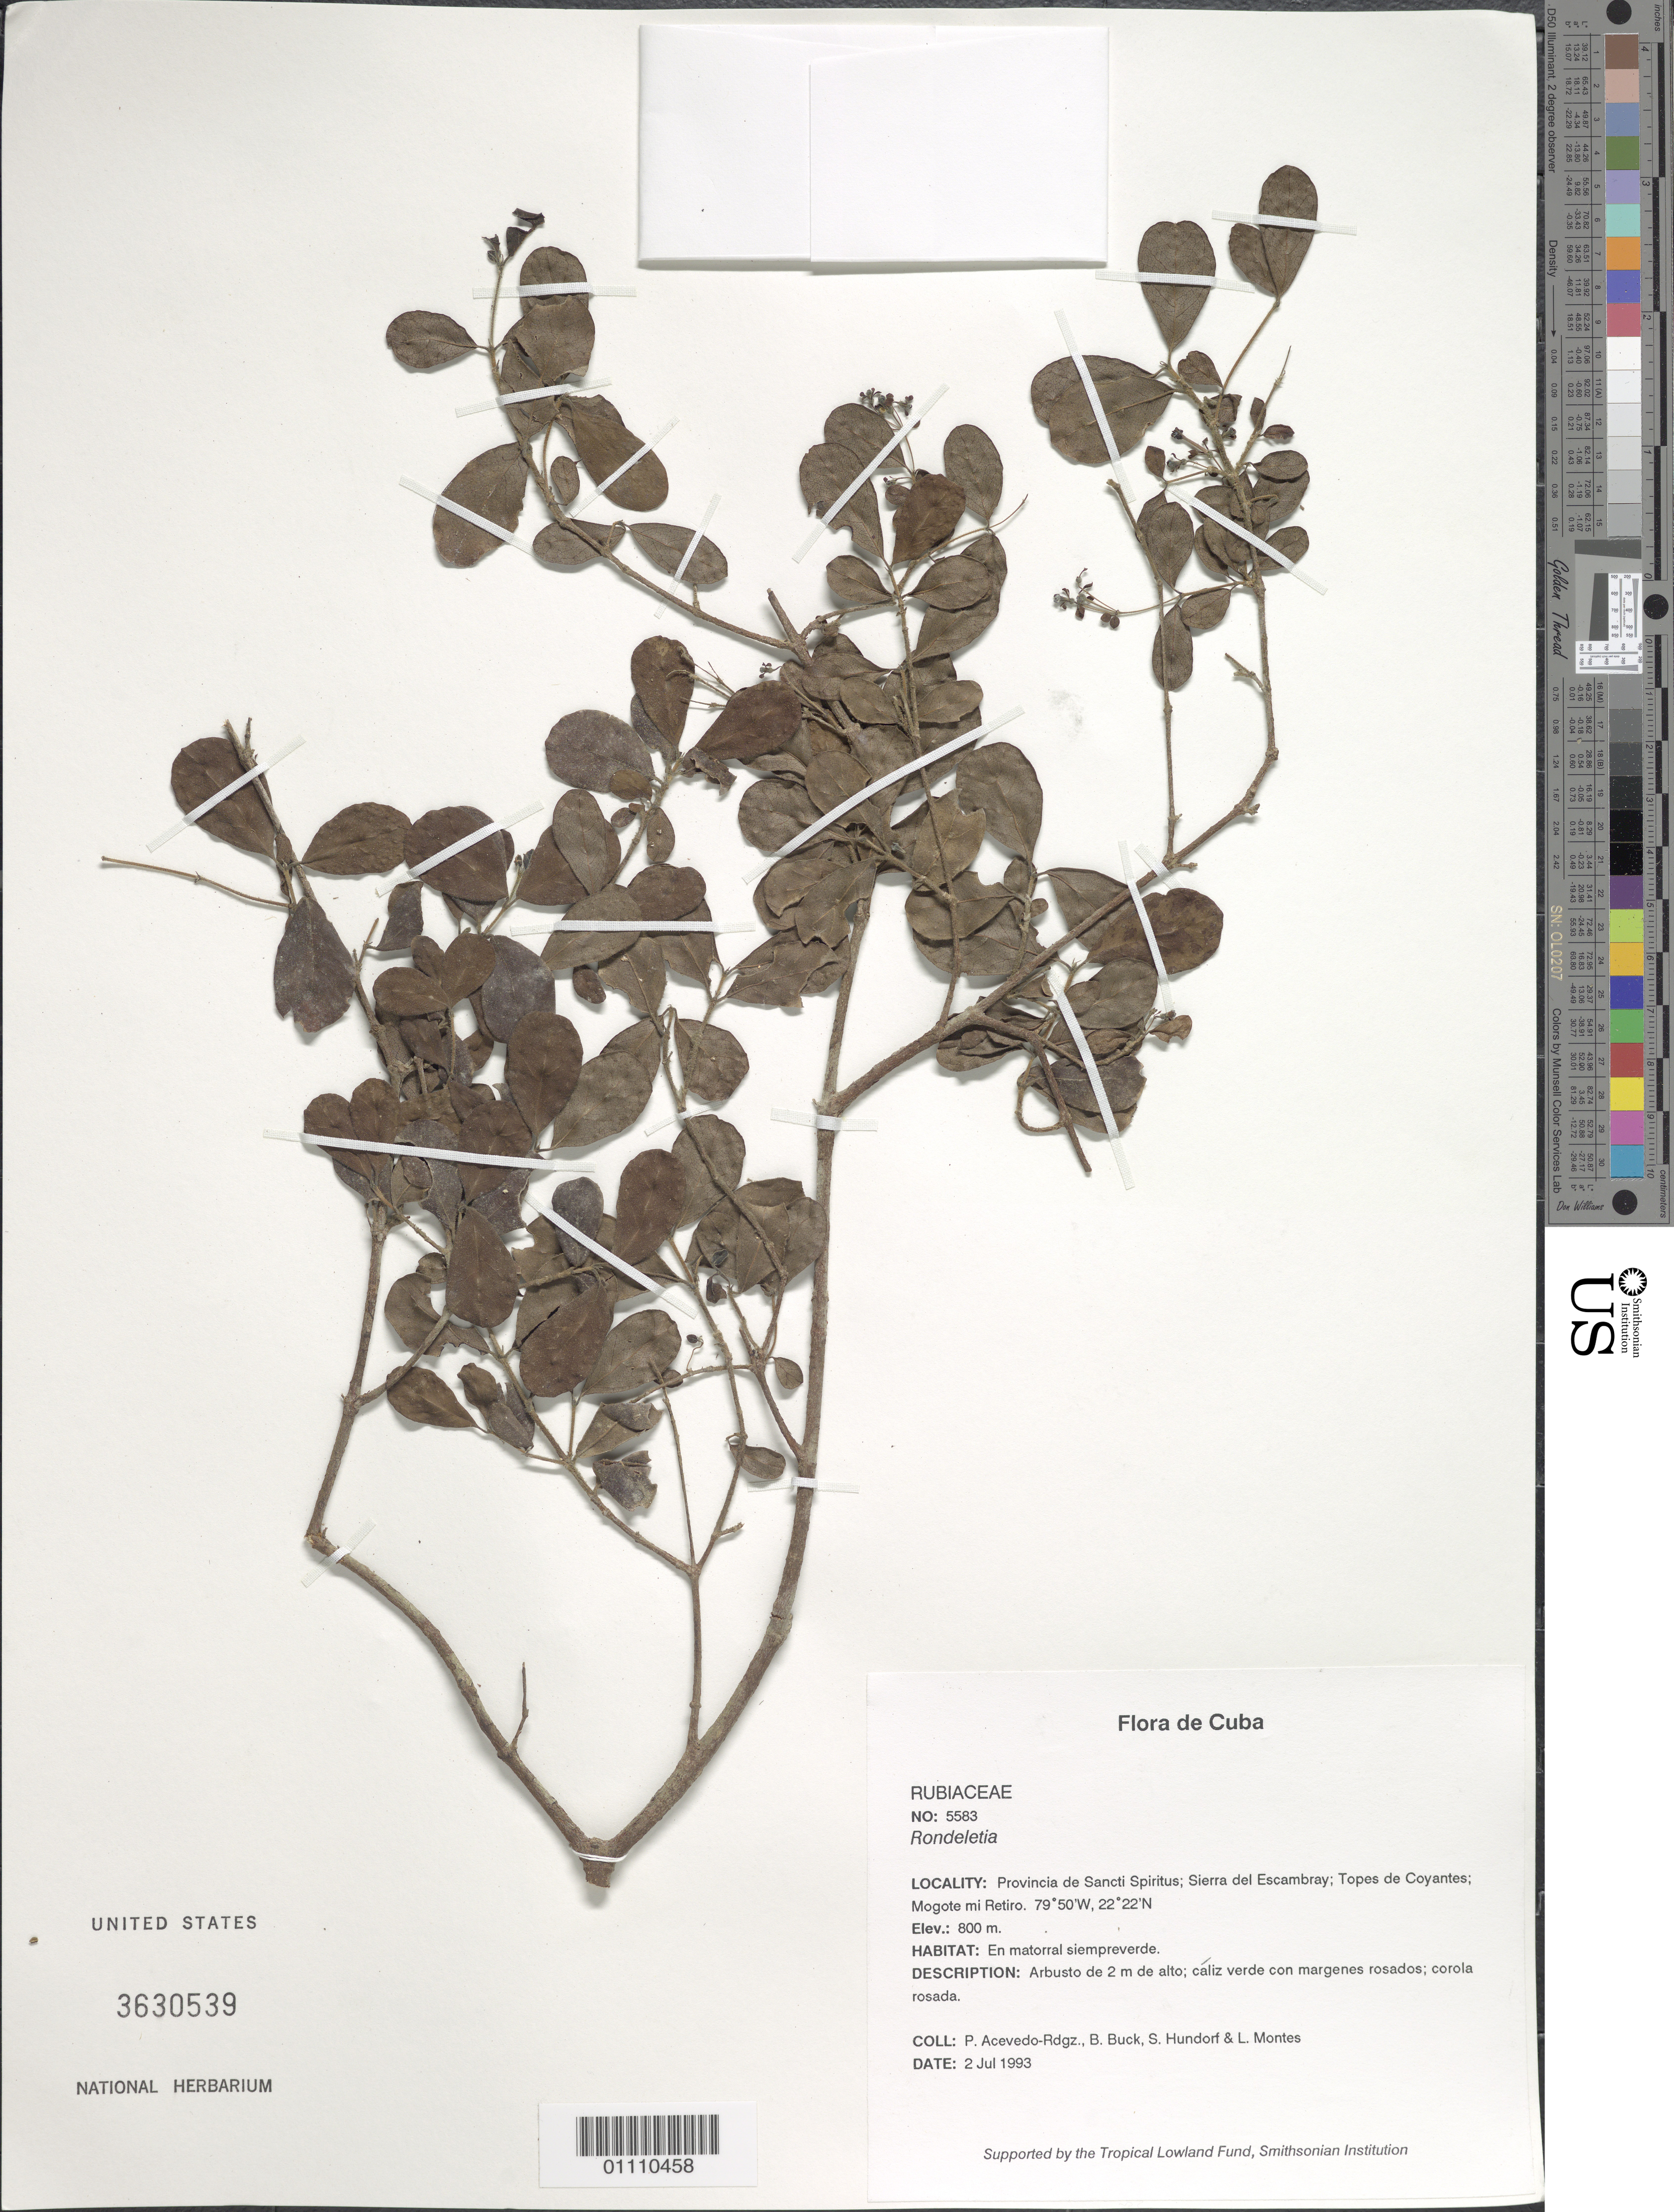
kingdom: Plantae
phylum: Tracheophyta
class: Magnoliopsida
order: Gentianales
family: Rubiaceae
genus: Rondeletia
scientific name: Rondeletia sp.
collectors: P. Acevedo-Rodr., B. Buck, S. Hundorf & L. Montes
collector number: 5583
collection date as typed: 02 Jul 1993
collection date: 1993-07-02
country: Cuba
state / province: Sancti Spiritus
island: Cuba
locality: Sierra del Escambray; Topes de Coyantes; Mogote mi Retiro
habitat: En matorral siempreverde.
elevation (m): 800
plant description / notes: US, K, MO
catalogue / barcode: US 3630539